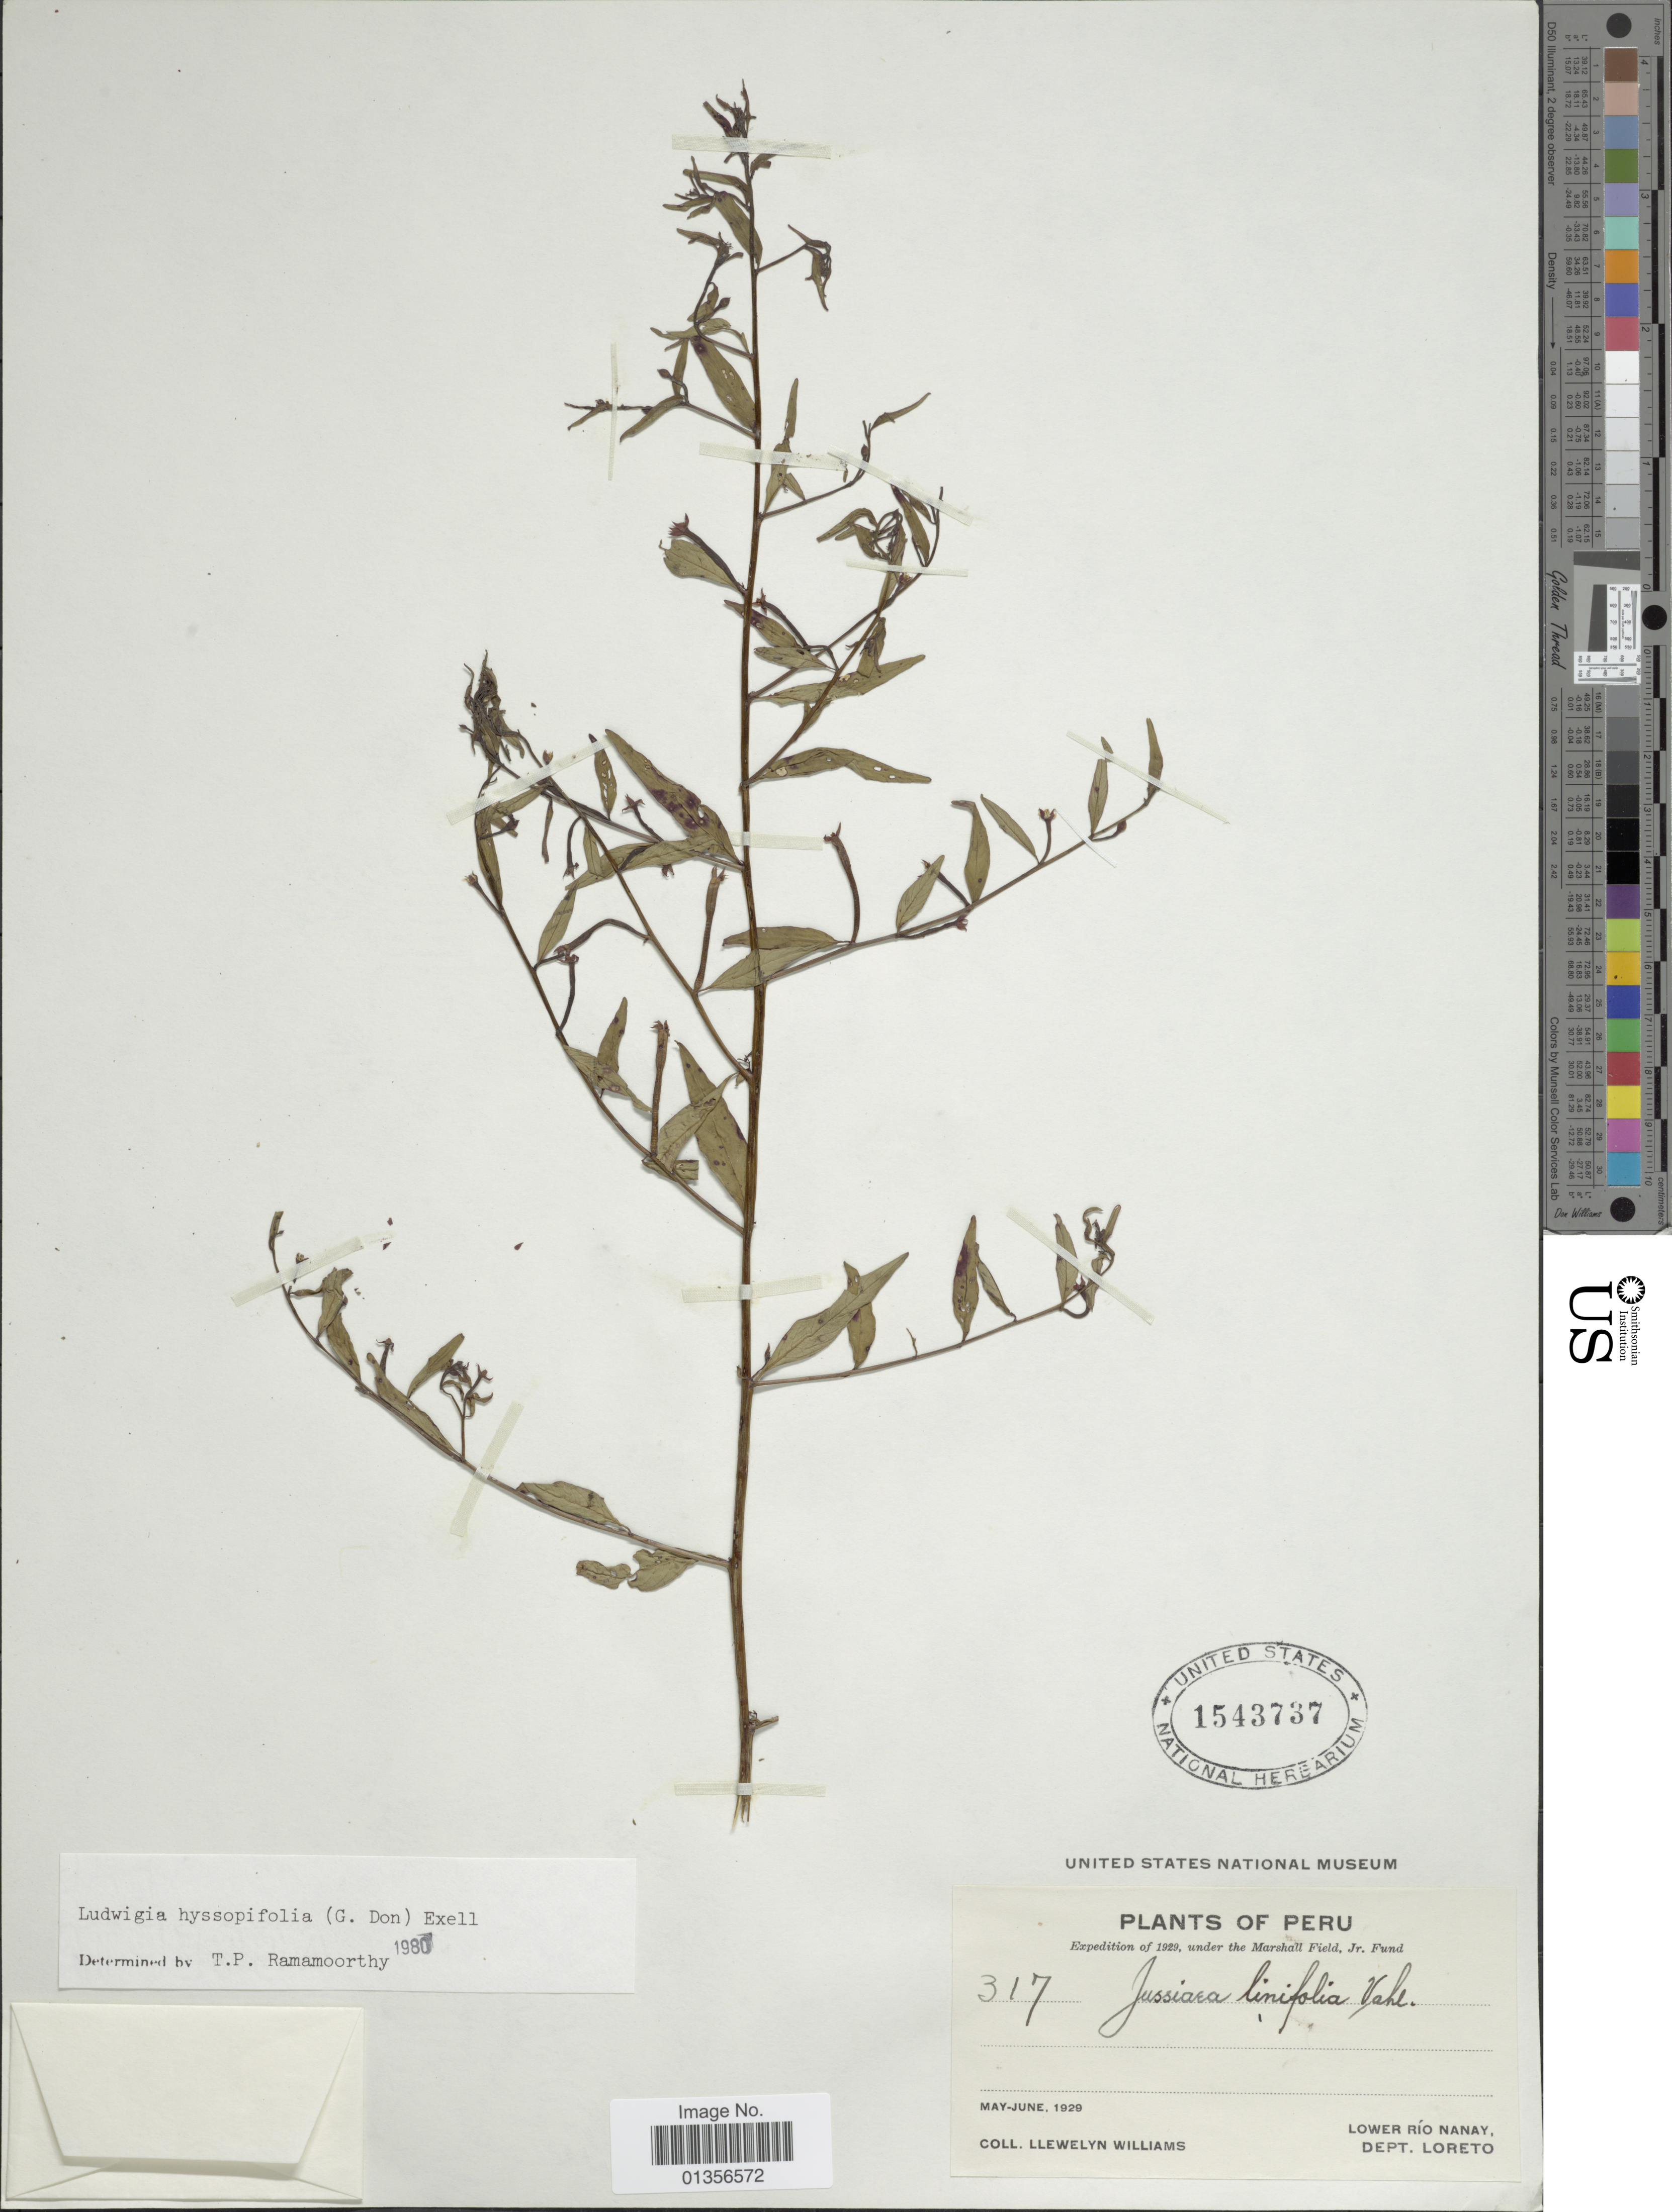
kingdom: Plantae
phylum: Tracheophyta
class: Magnoliopsida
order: Myrtales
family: Onagraceae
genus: Ludwigia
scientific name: Ludwigia hyssopifolia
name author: (G. Don) Exell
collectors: Ll. Williams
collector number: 317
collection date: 1929-05/1929-06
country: Peru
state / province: Loreto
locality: Lower Río Nanay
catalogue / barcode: US 1543737